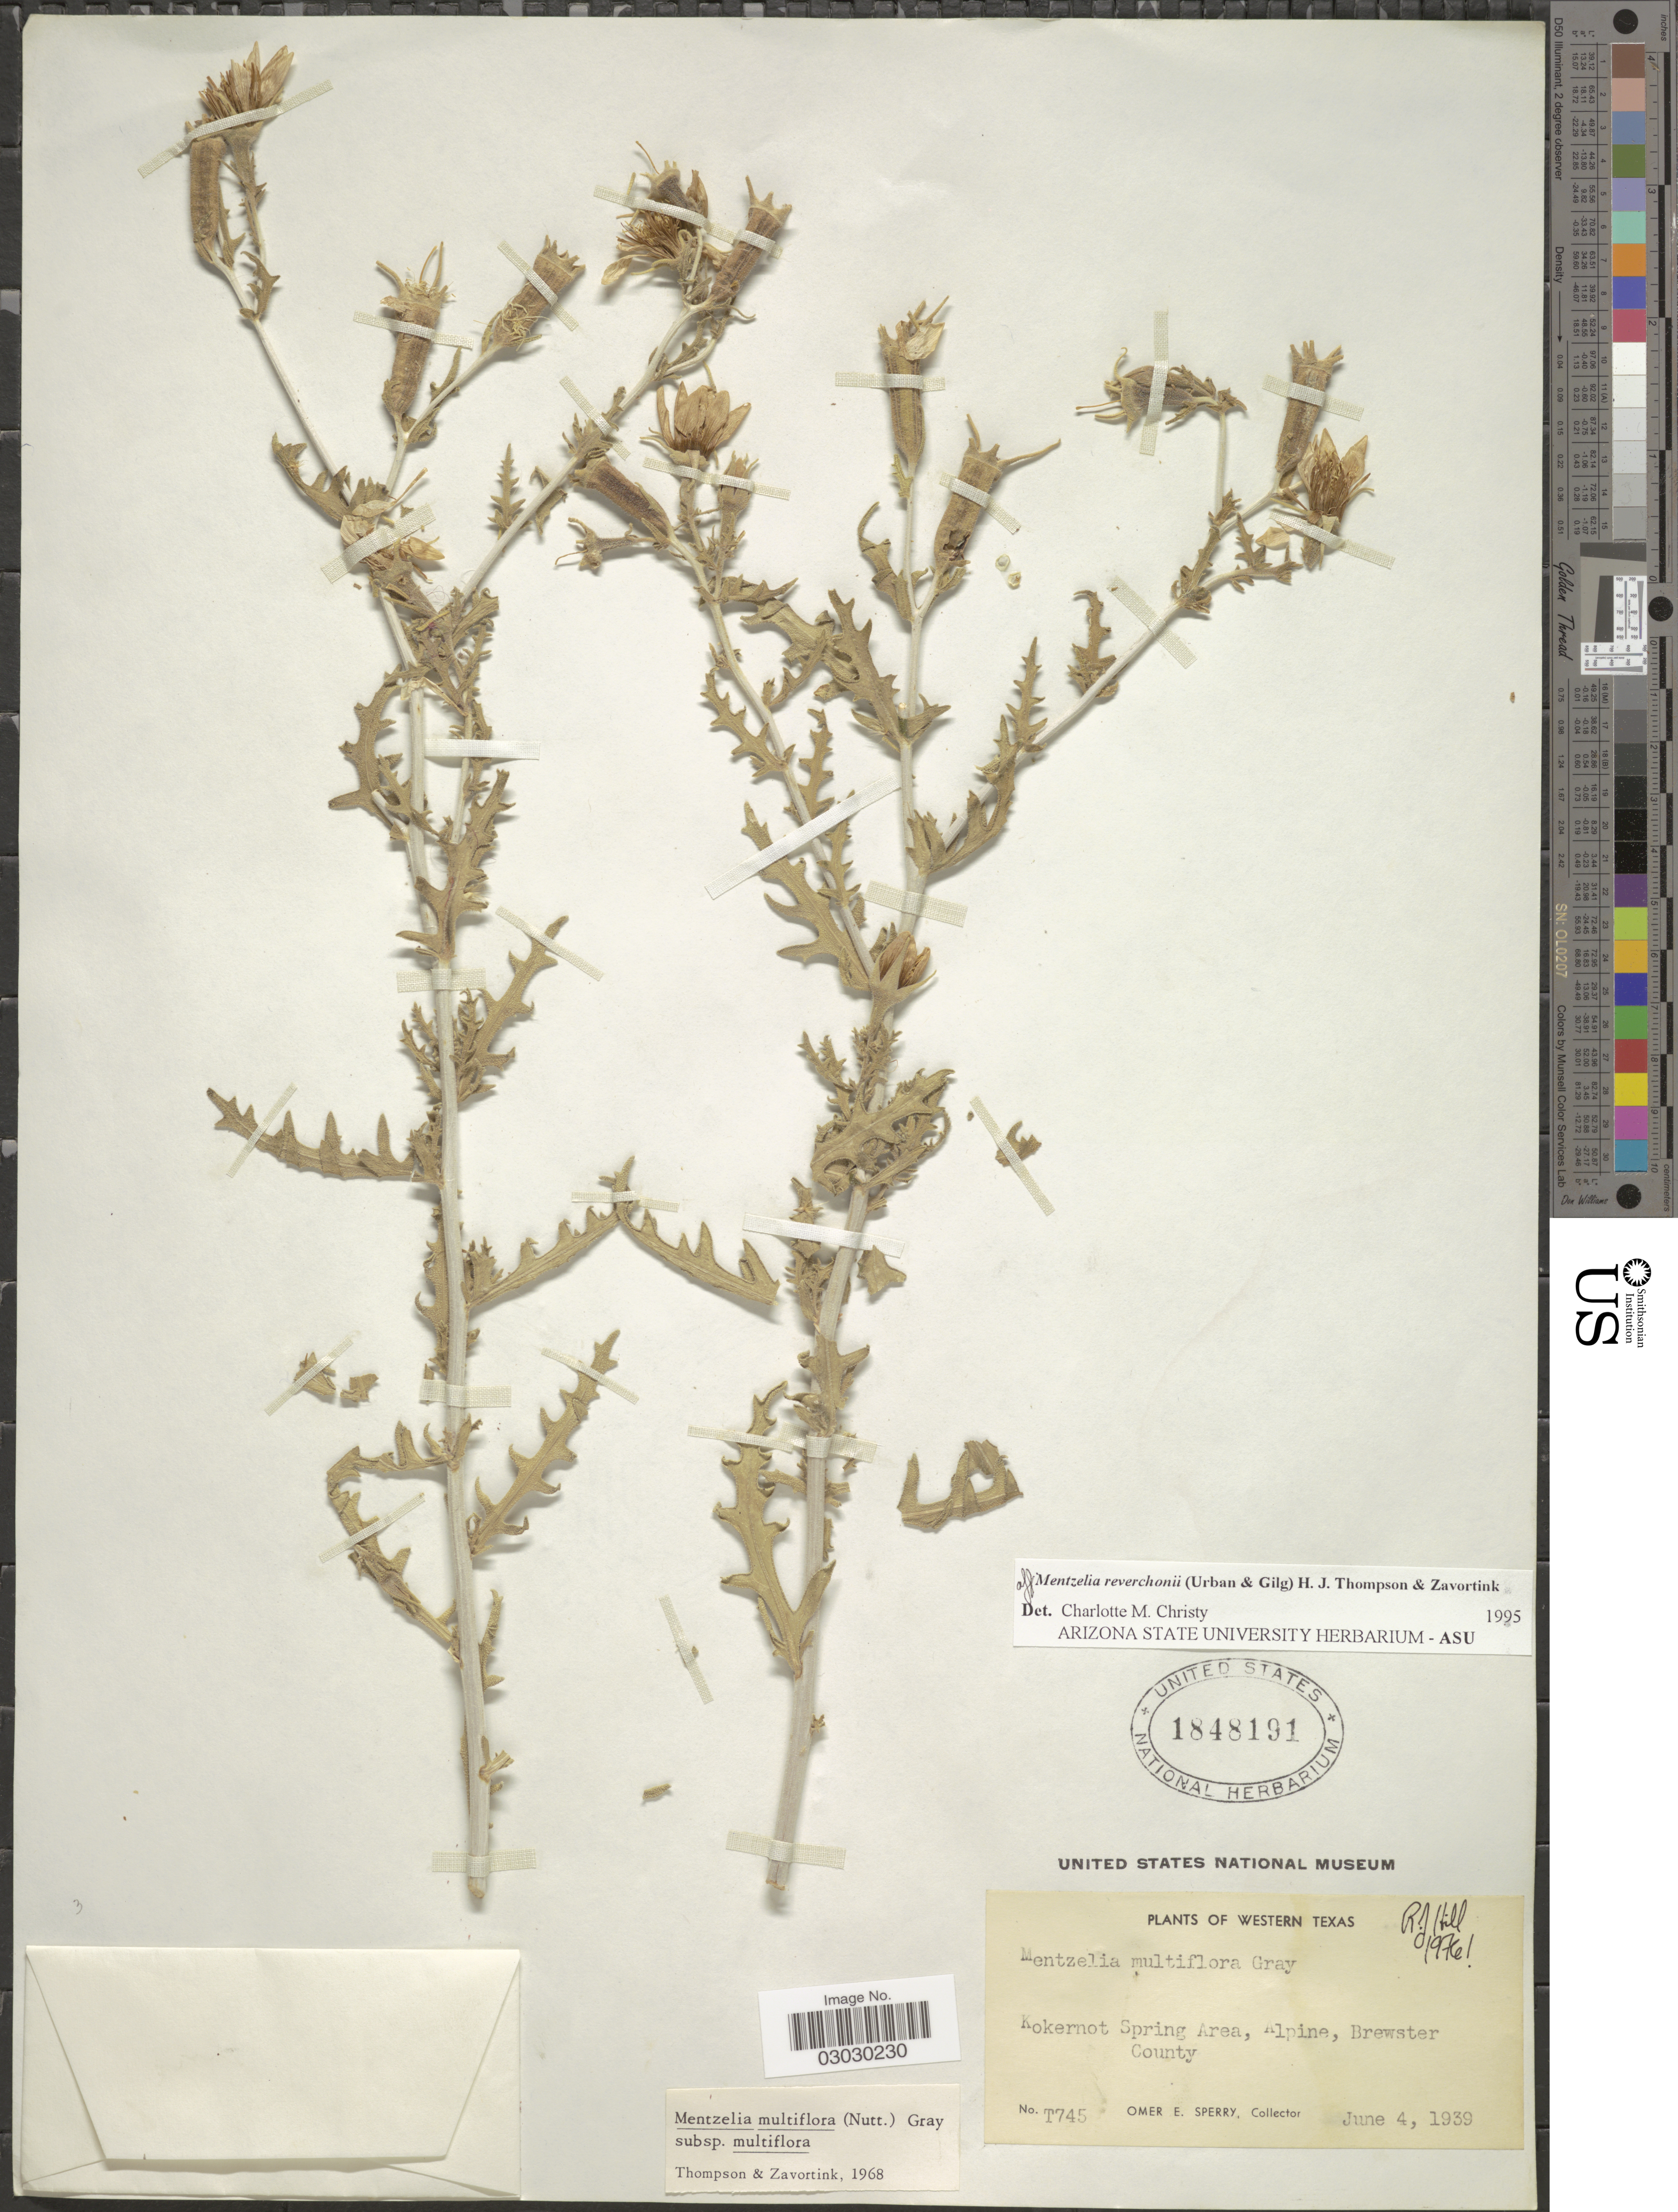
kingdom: Plantae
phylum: Tracheophyta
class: Magnoliopsida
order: Cornales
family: Loasaceae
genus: Mentzelia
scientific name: Mentzelia reverchonii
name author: (Urb.) H.J. Thomps. & Zavort.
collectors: O. E. Sperry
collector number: T745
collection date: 1939-06-04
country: United States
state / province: Texas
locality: Western Texas, Kokernot Spring Area, Alpine, Brewster County.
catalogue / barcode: US 1848191